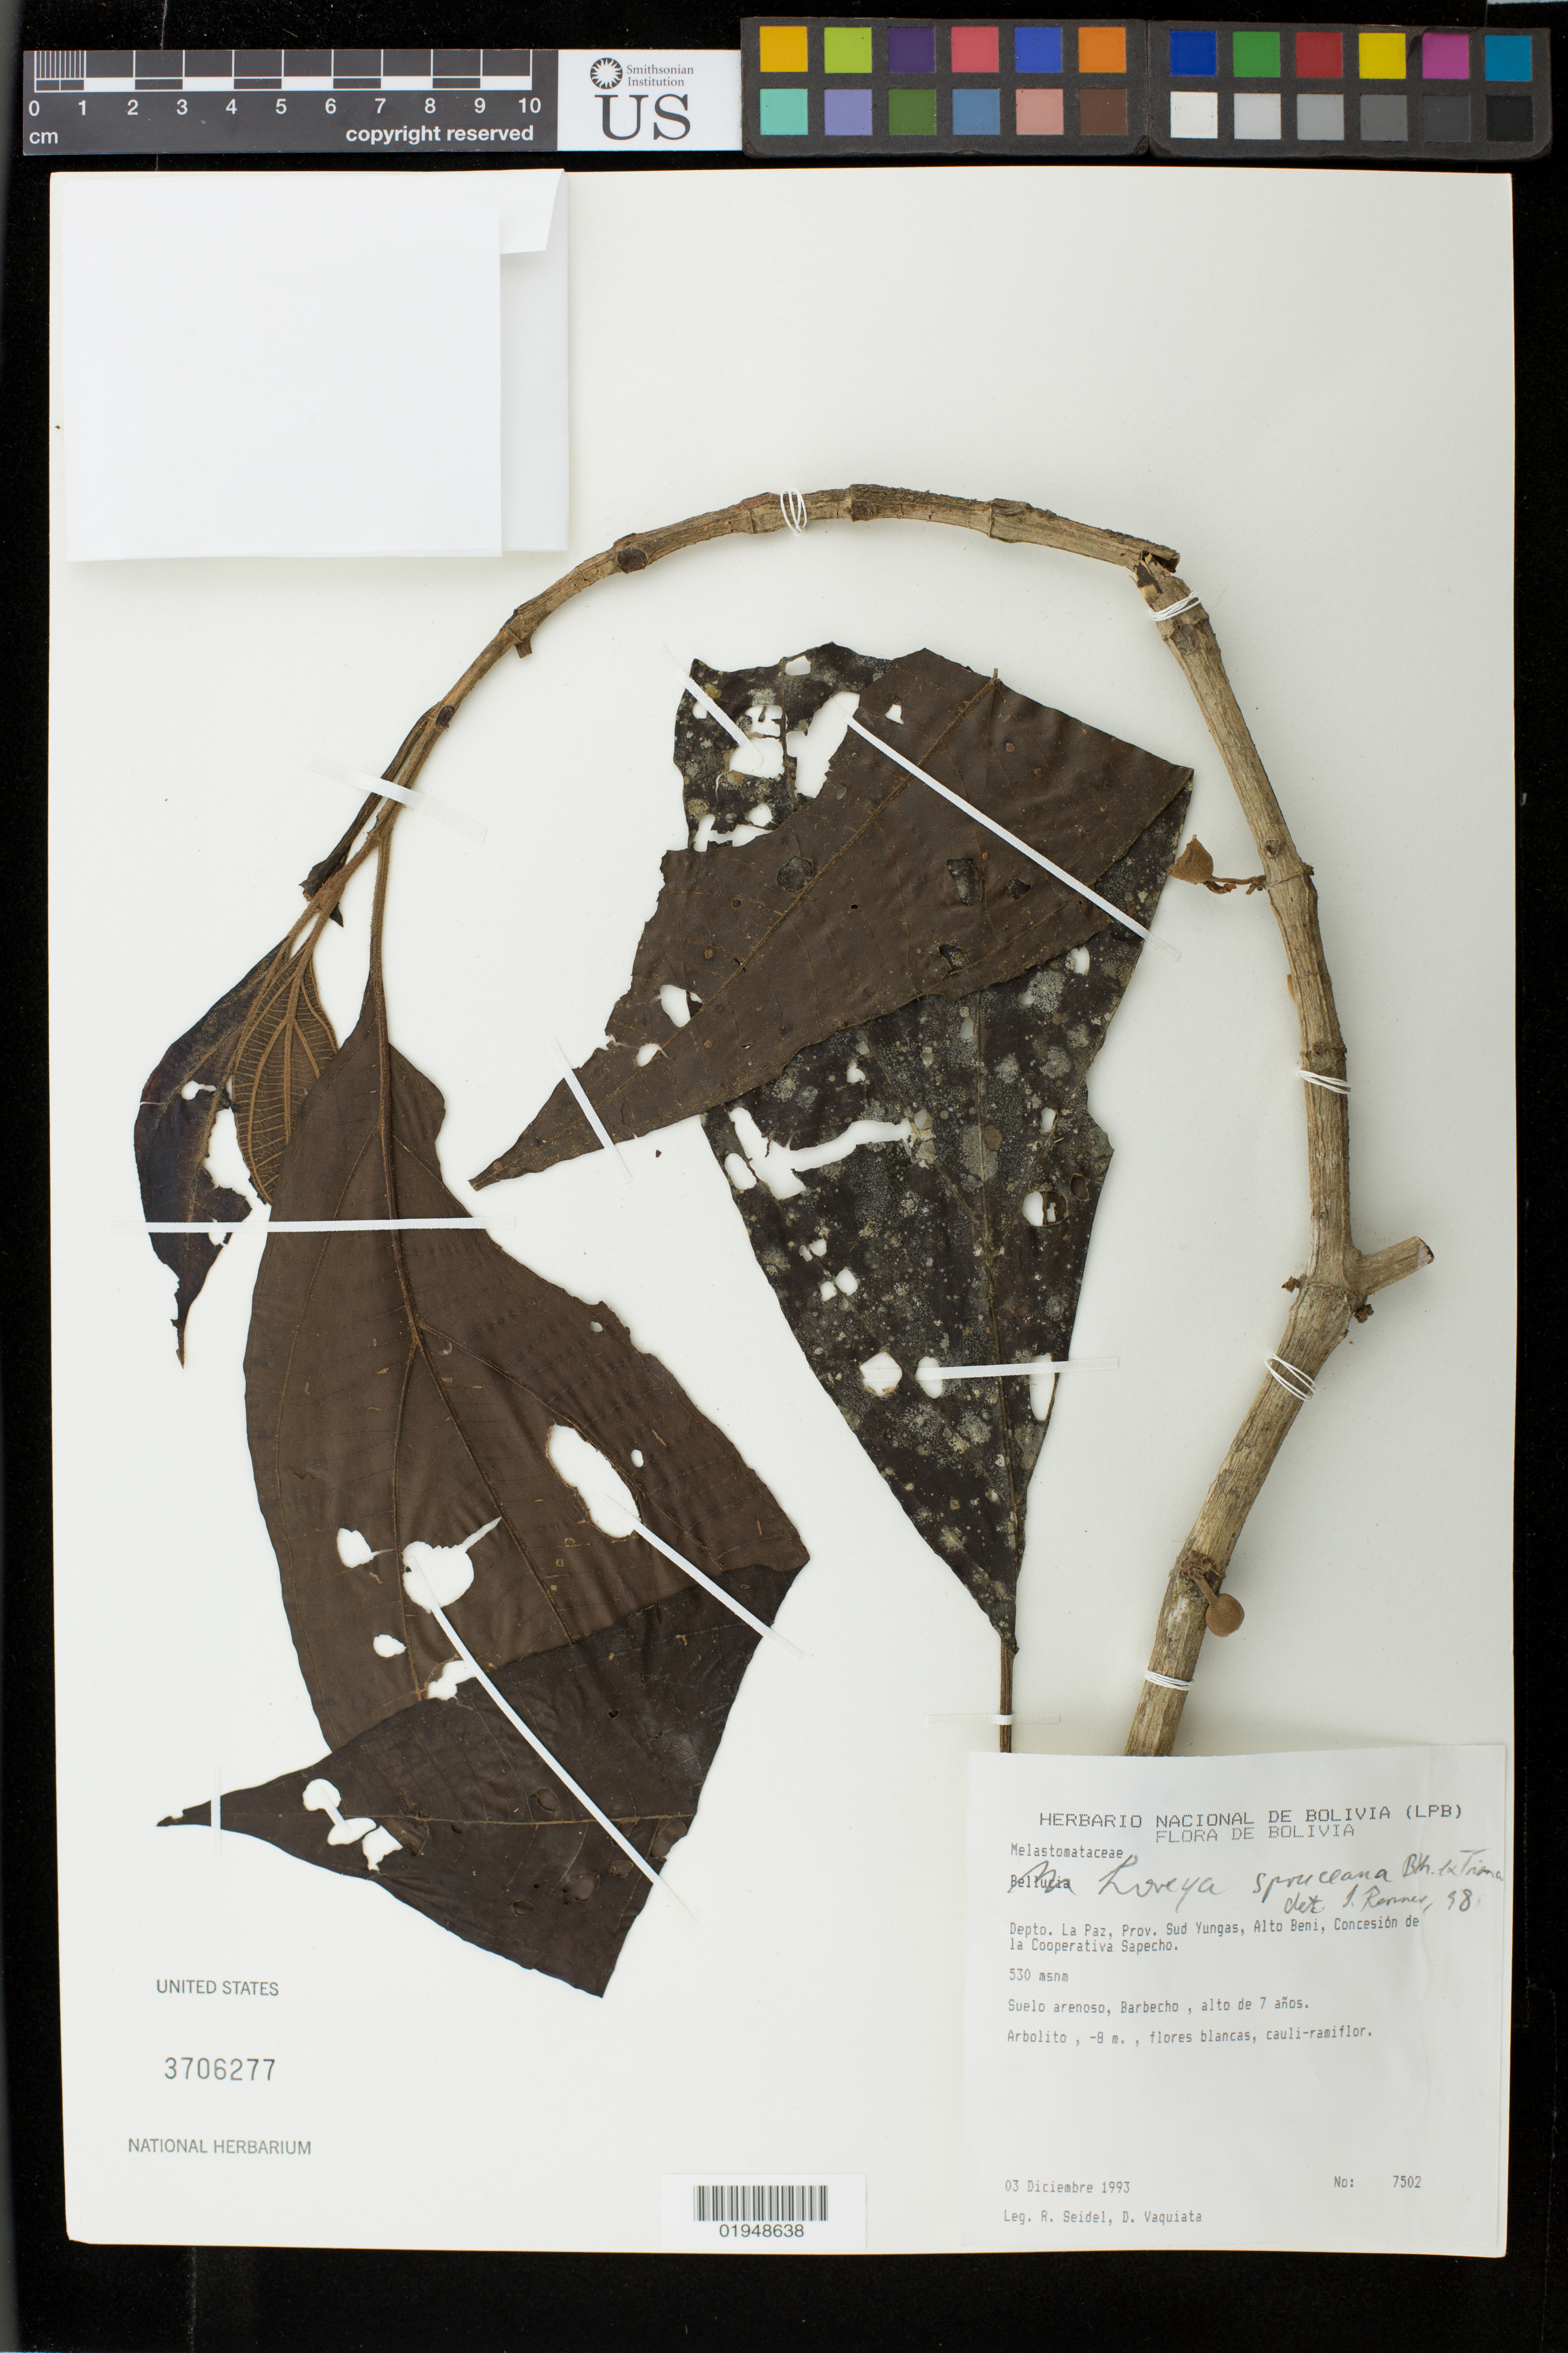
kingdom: Plantae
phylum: Tracheophyta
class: Magnoliopsida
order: Myrtales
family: Melastomataceae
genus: Bellucia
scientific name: Bellucia spruceana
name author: (Triana) J.F. Macbr.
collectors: R. Seidel & D. Vaquiata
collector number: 7502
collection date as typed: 3 Diciembre 1993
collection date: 1993-12-03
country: Bolivia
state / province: La Paz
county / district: Sud Yungas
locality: Alto Beni, Concesión de la cooperativa sapecho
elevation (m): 530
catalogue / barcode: US 3706277